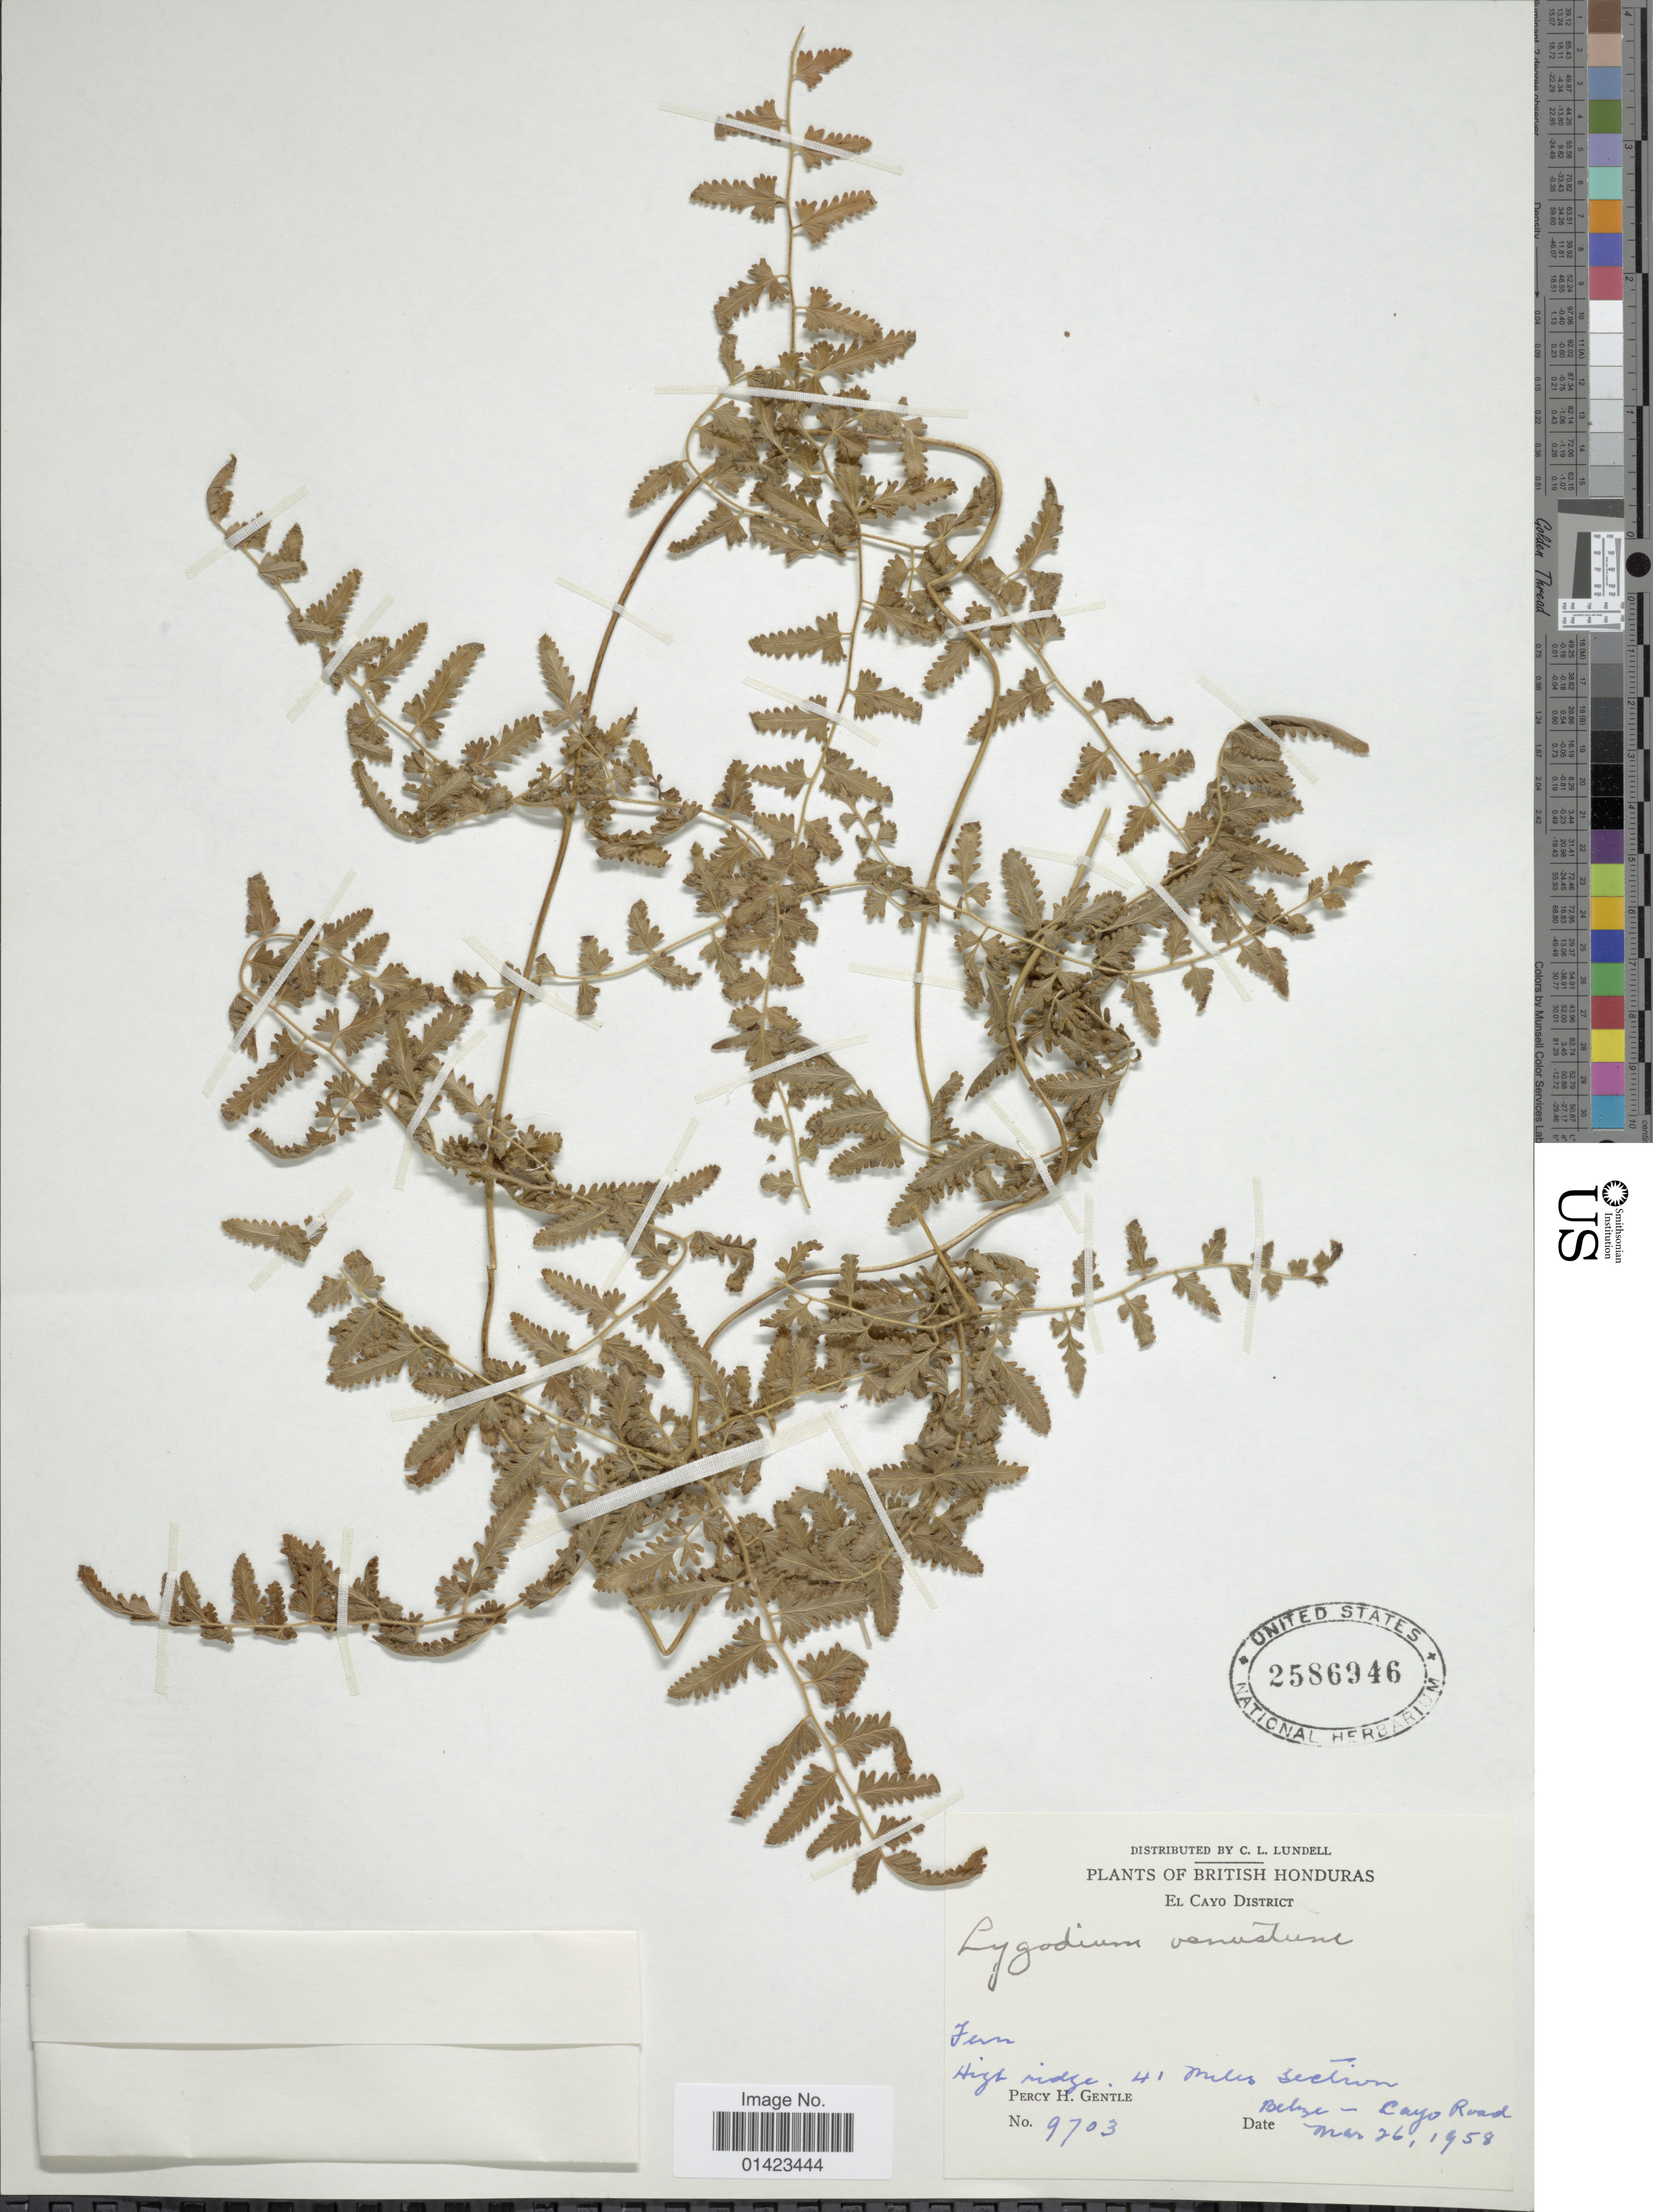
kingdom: Plantae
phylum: Tracheophyta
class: Polypodiopsida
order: Schizaeales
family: Lygodiaceae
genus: Lygodium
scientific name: Lygodium venustum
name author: Sw.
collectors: P. H. Gentle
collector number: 9703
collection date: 1958-03-26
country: Belize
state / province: Cayo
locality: British Honduras, El Cayo District, high ridge, 41 miles section, Belize-Cayo Road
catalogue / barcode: US 2586946